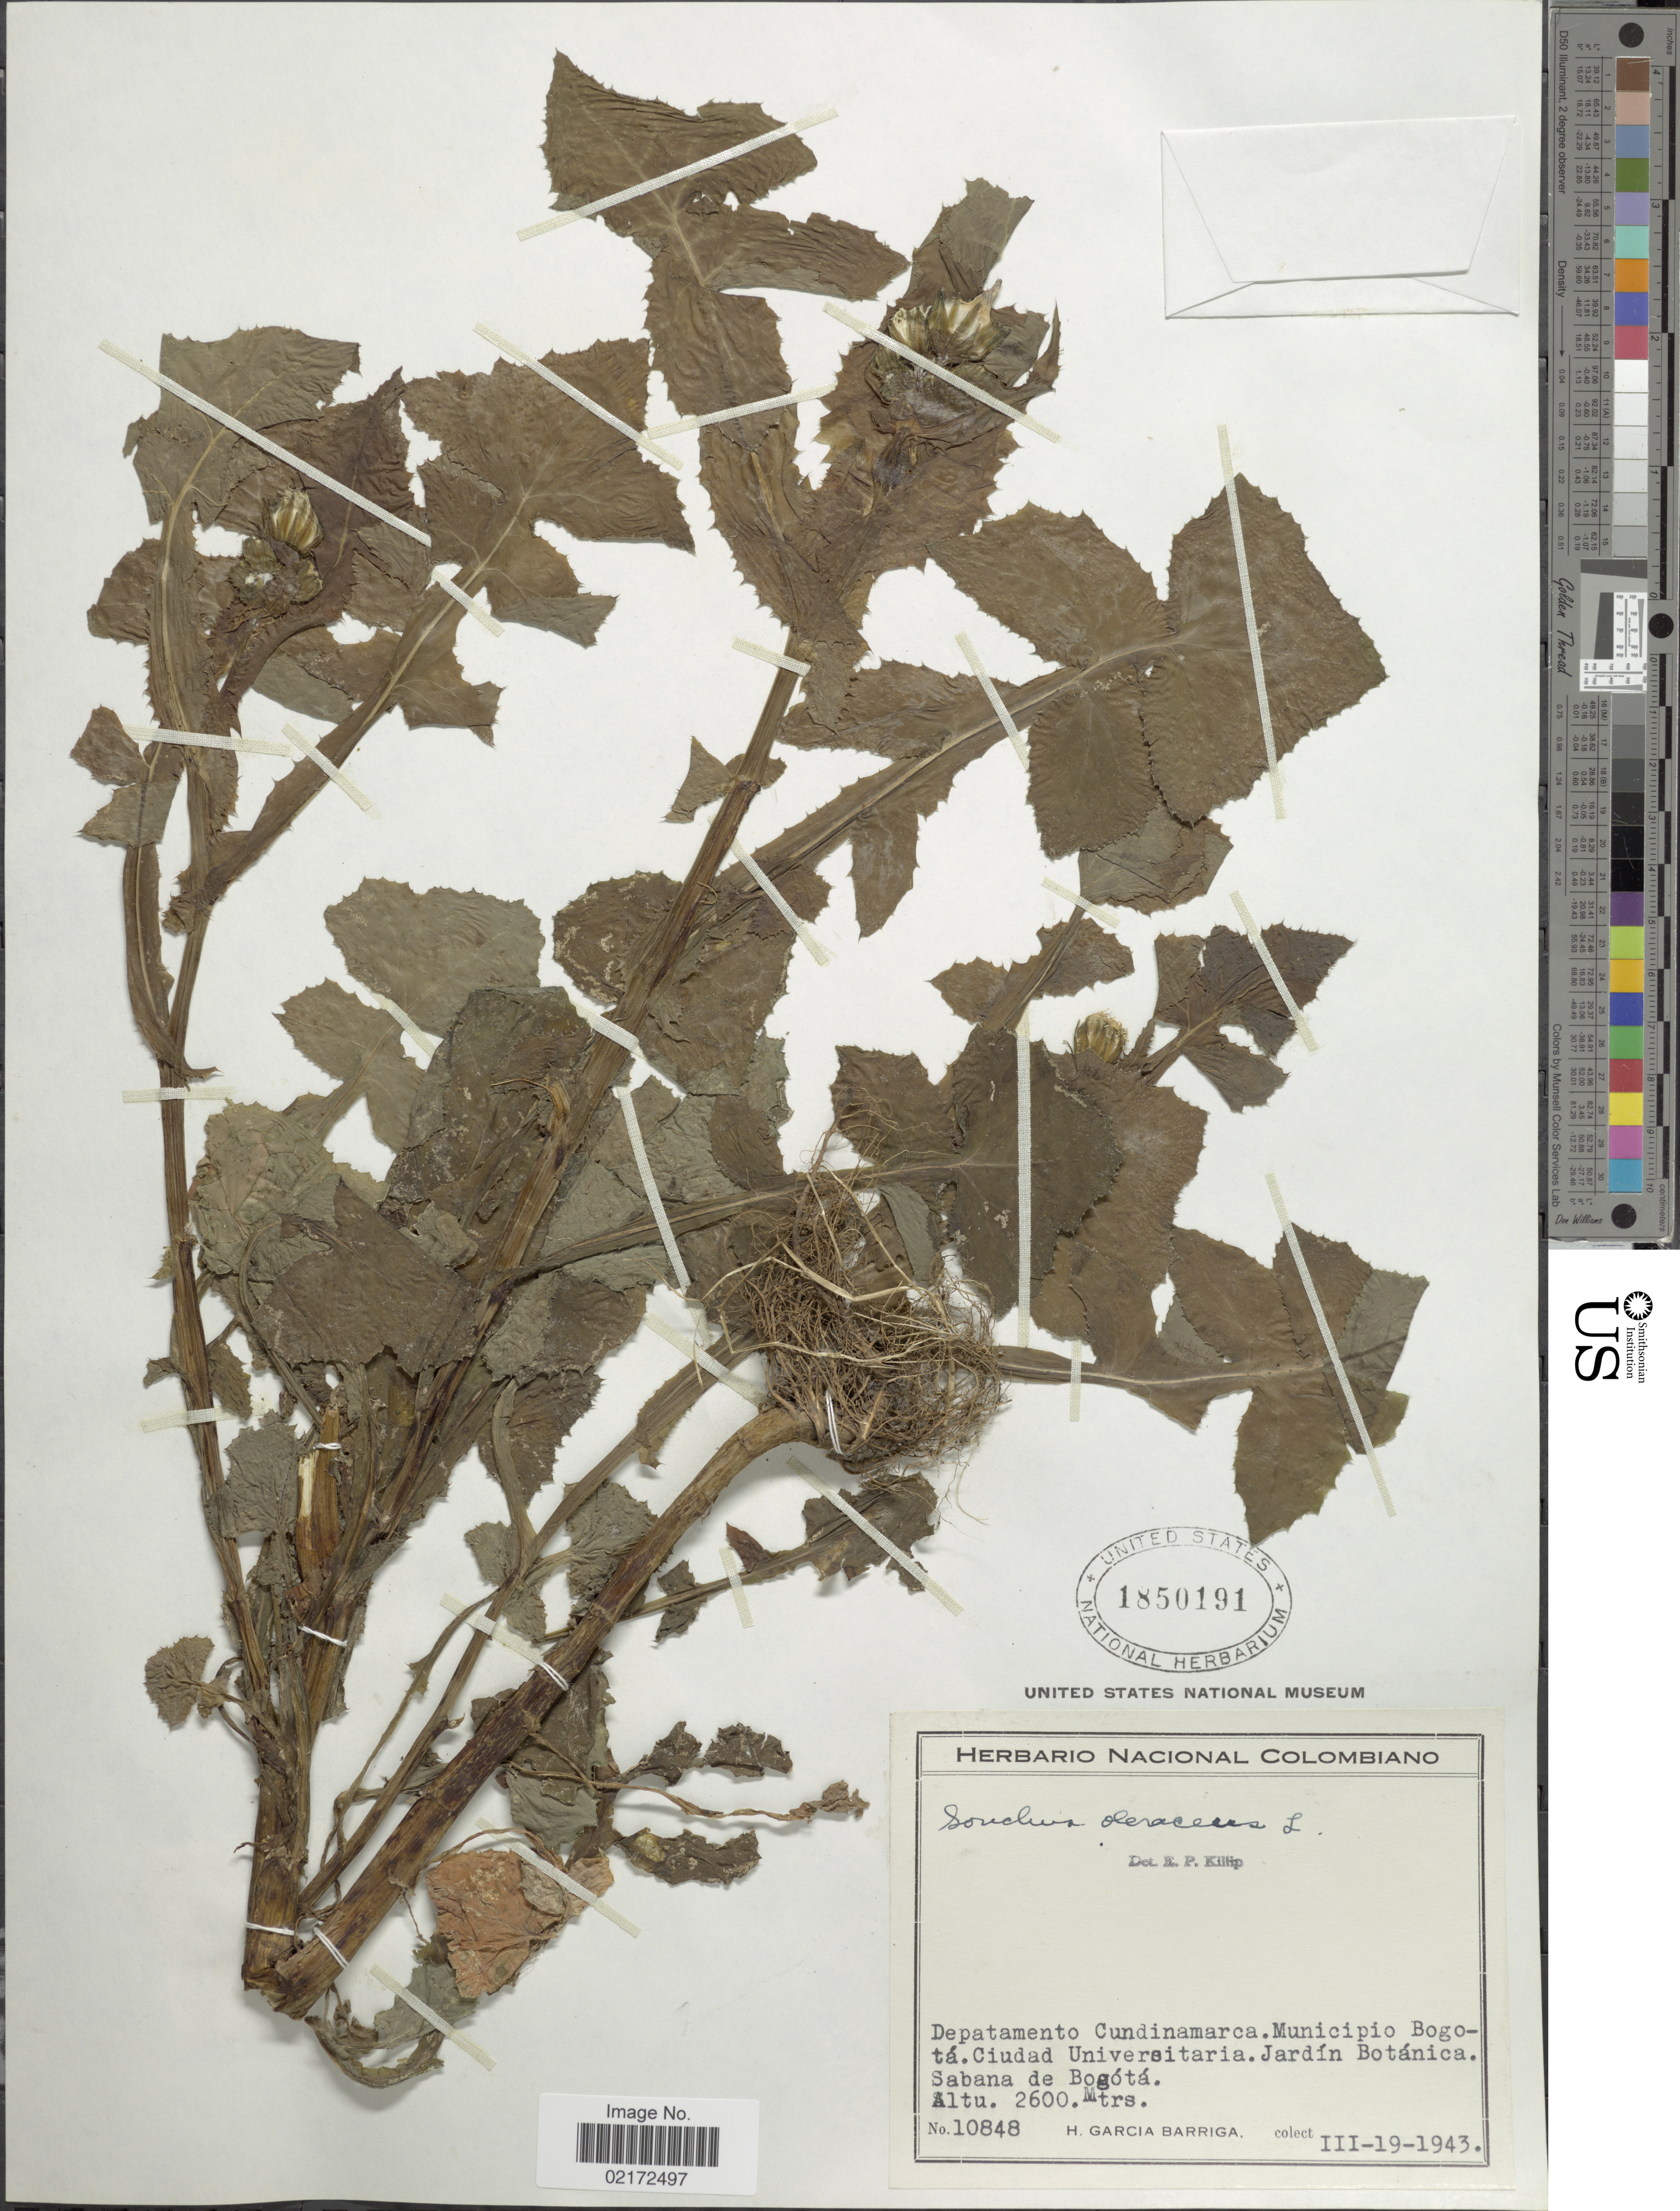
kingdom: Plantae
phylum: Tracheophyta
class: Magnoliopsida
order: Asterales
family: Asteraceae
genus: Sonchus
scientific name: Sonchus oleraceus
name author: L.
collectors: H. García Barriga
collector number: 10848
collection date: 1943-03-19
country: Colombia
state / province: Cundinamarca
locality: Departamento Cundinamarca. Municipio Bogotá. Ciudad Universitaria. Jardín Botánica. Sabana de Bogótá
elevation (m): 2600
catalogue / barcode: US 1850191